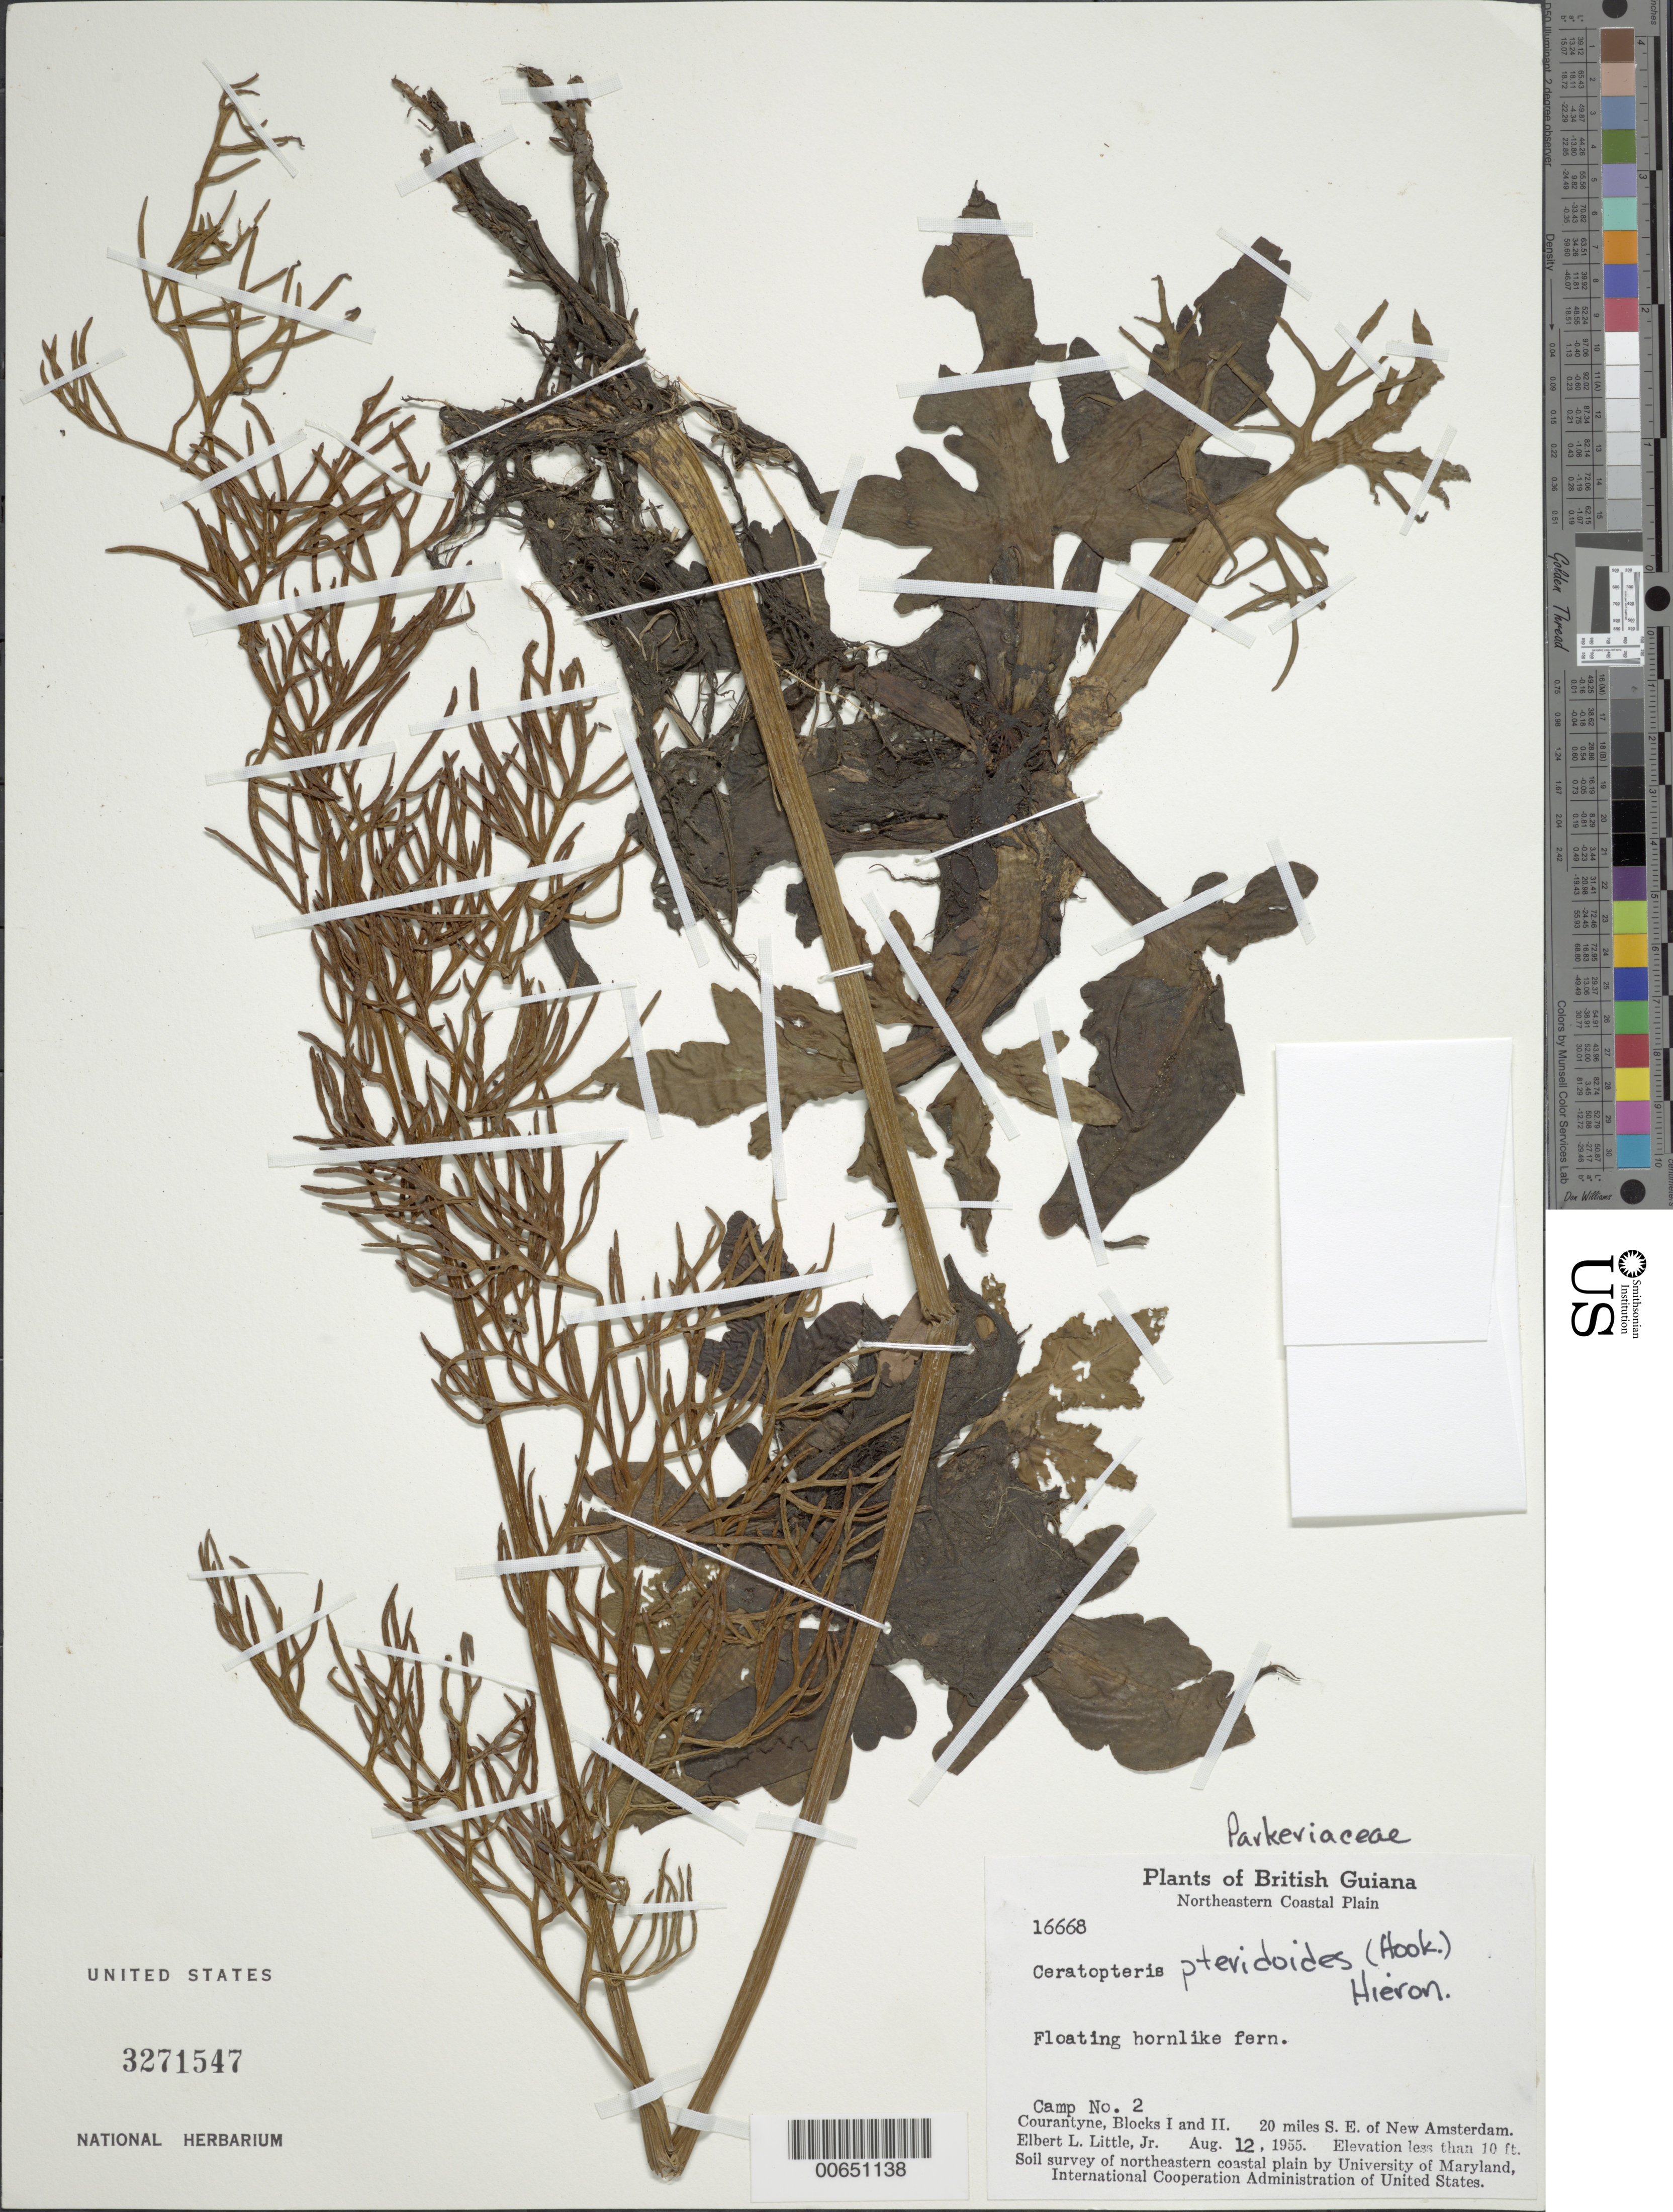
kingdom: Plantae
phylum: Tracheophyta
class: Polypodiopsida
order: Polypodiales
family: Pteridaceae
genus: Ceratopteris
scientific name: Ceratopteris pteridioides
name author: (Hook.) Hieron.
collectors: E. L. Little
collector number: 16668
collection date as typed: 12-Aug-55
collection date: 1955-08-12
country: Guyana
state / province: E. Berbice-Corentyne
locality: Courantyne, Blocks I & II. 20 mi. SE of New Amsterdam, Camp No. 2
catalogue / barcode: US 3271547